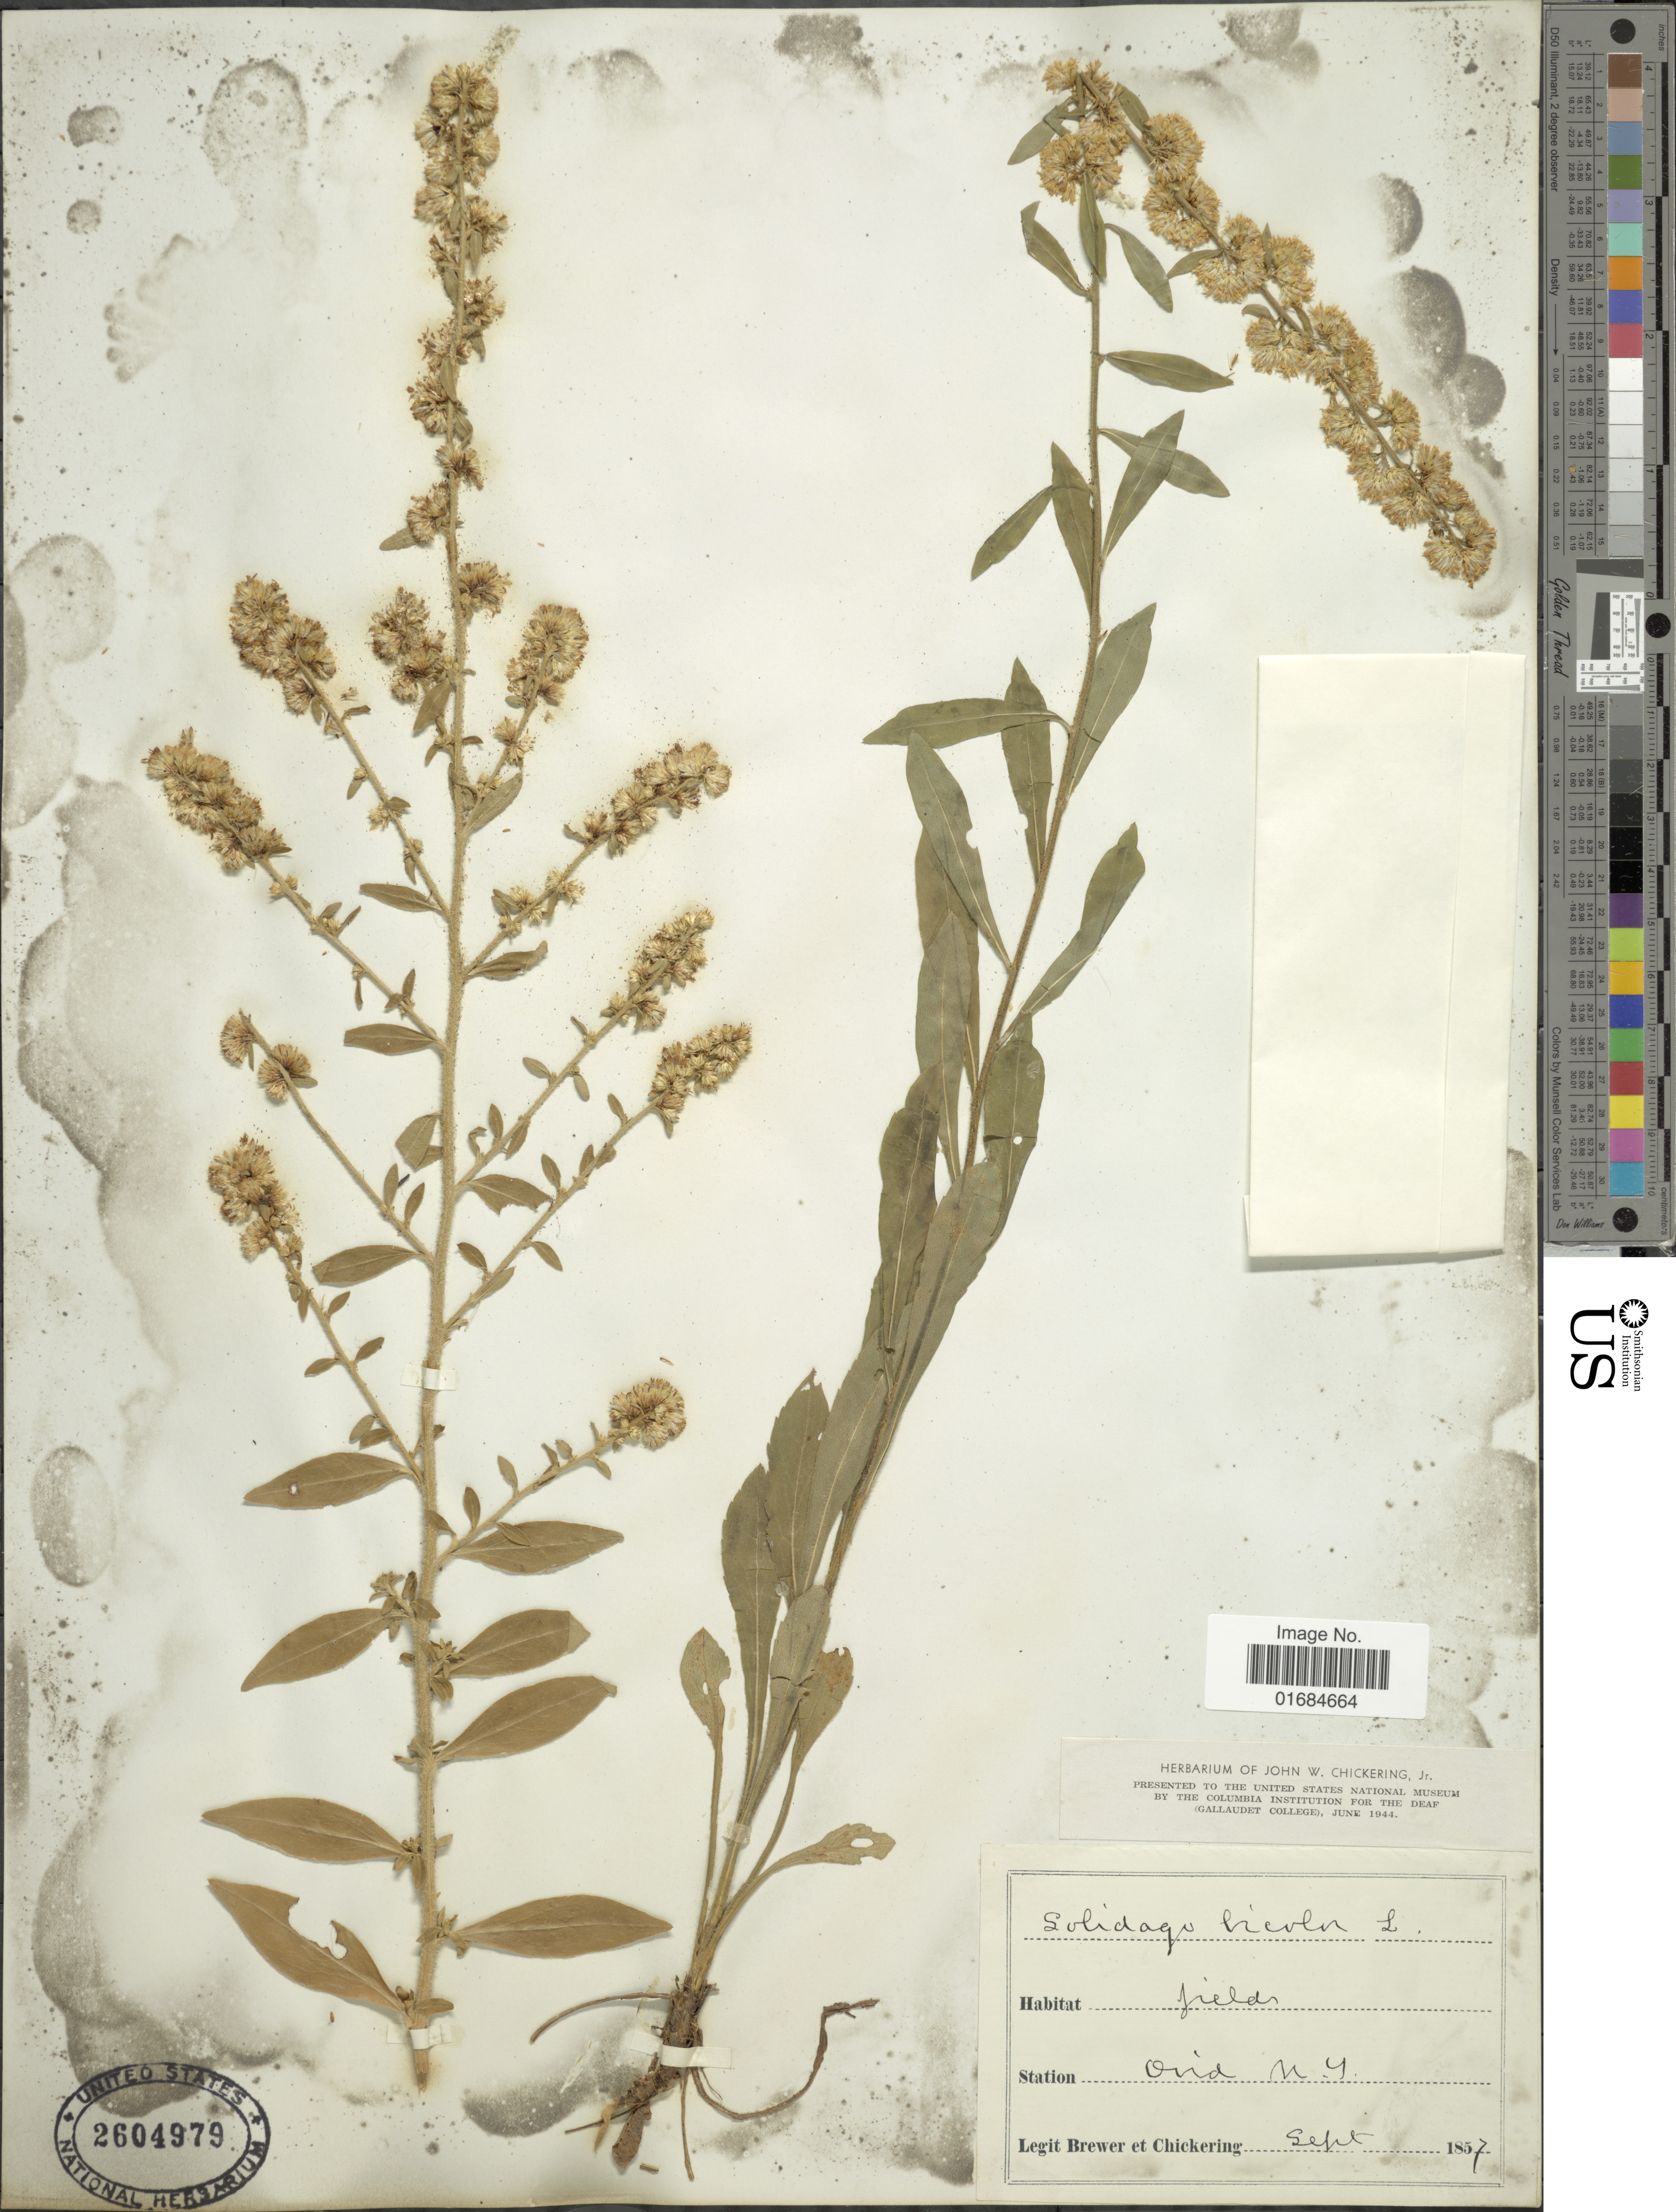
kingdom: Plantae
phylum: Tracheophyta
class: Magnoliopsida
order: Asterales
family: Asteraceae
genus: Solidago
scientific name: Solidago bicolor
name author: L.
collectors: -. Brewer & -. Chickering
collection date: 1857-09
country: United States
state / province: New York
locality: Ovid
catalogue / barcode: US 2604979